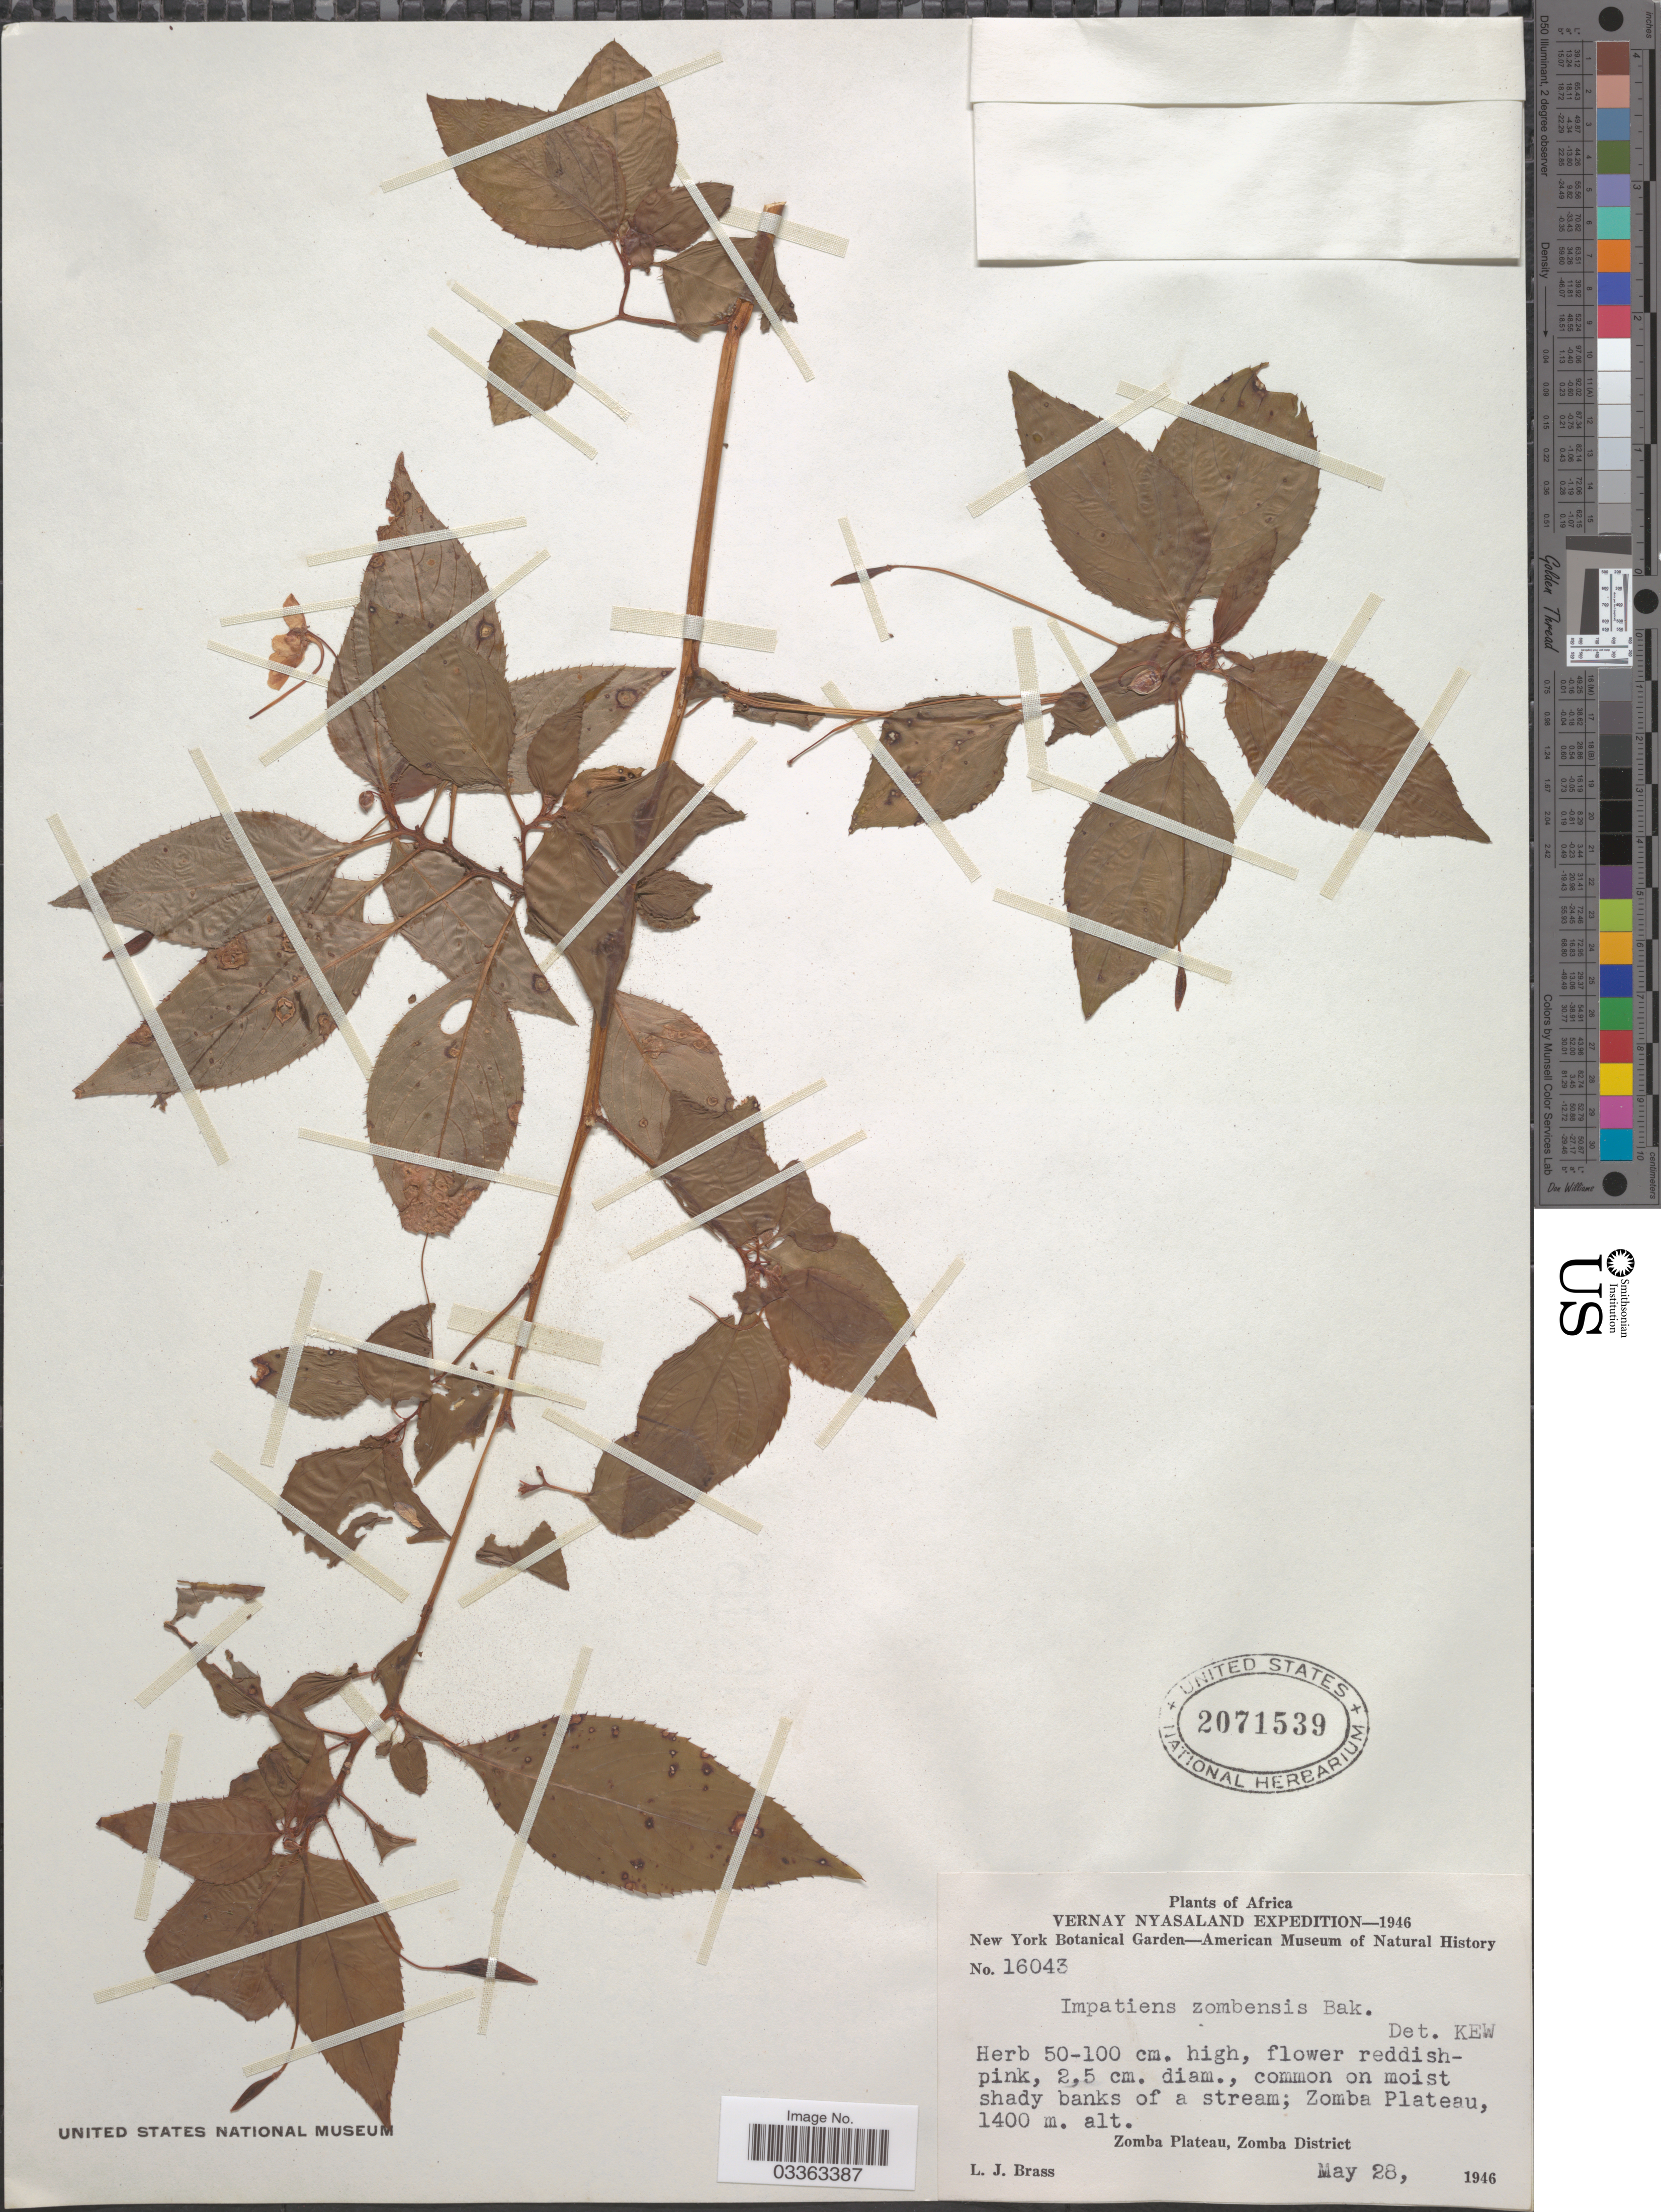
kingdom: Plantae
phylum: Tracheophyta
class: Magnoliopsida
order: Ericales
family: Balsaminaceae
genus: Impatiens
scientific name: Impatiens zombensis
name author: Baker f.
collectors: L. J. Brass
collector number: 16043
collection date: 1946-05-28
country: Malawi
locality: Nyasaland, Zomba Plateau, Zomba Plateau, Zomba District.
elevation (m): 1400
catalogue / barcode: US 2071539